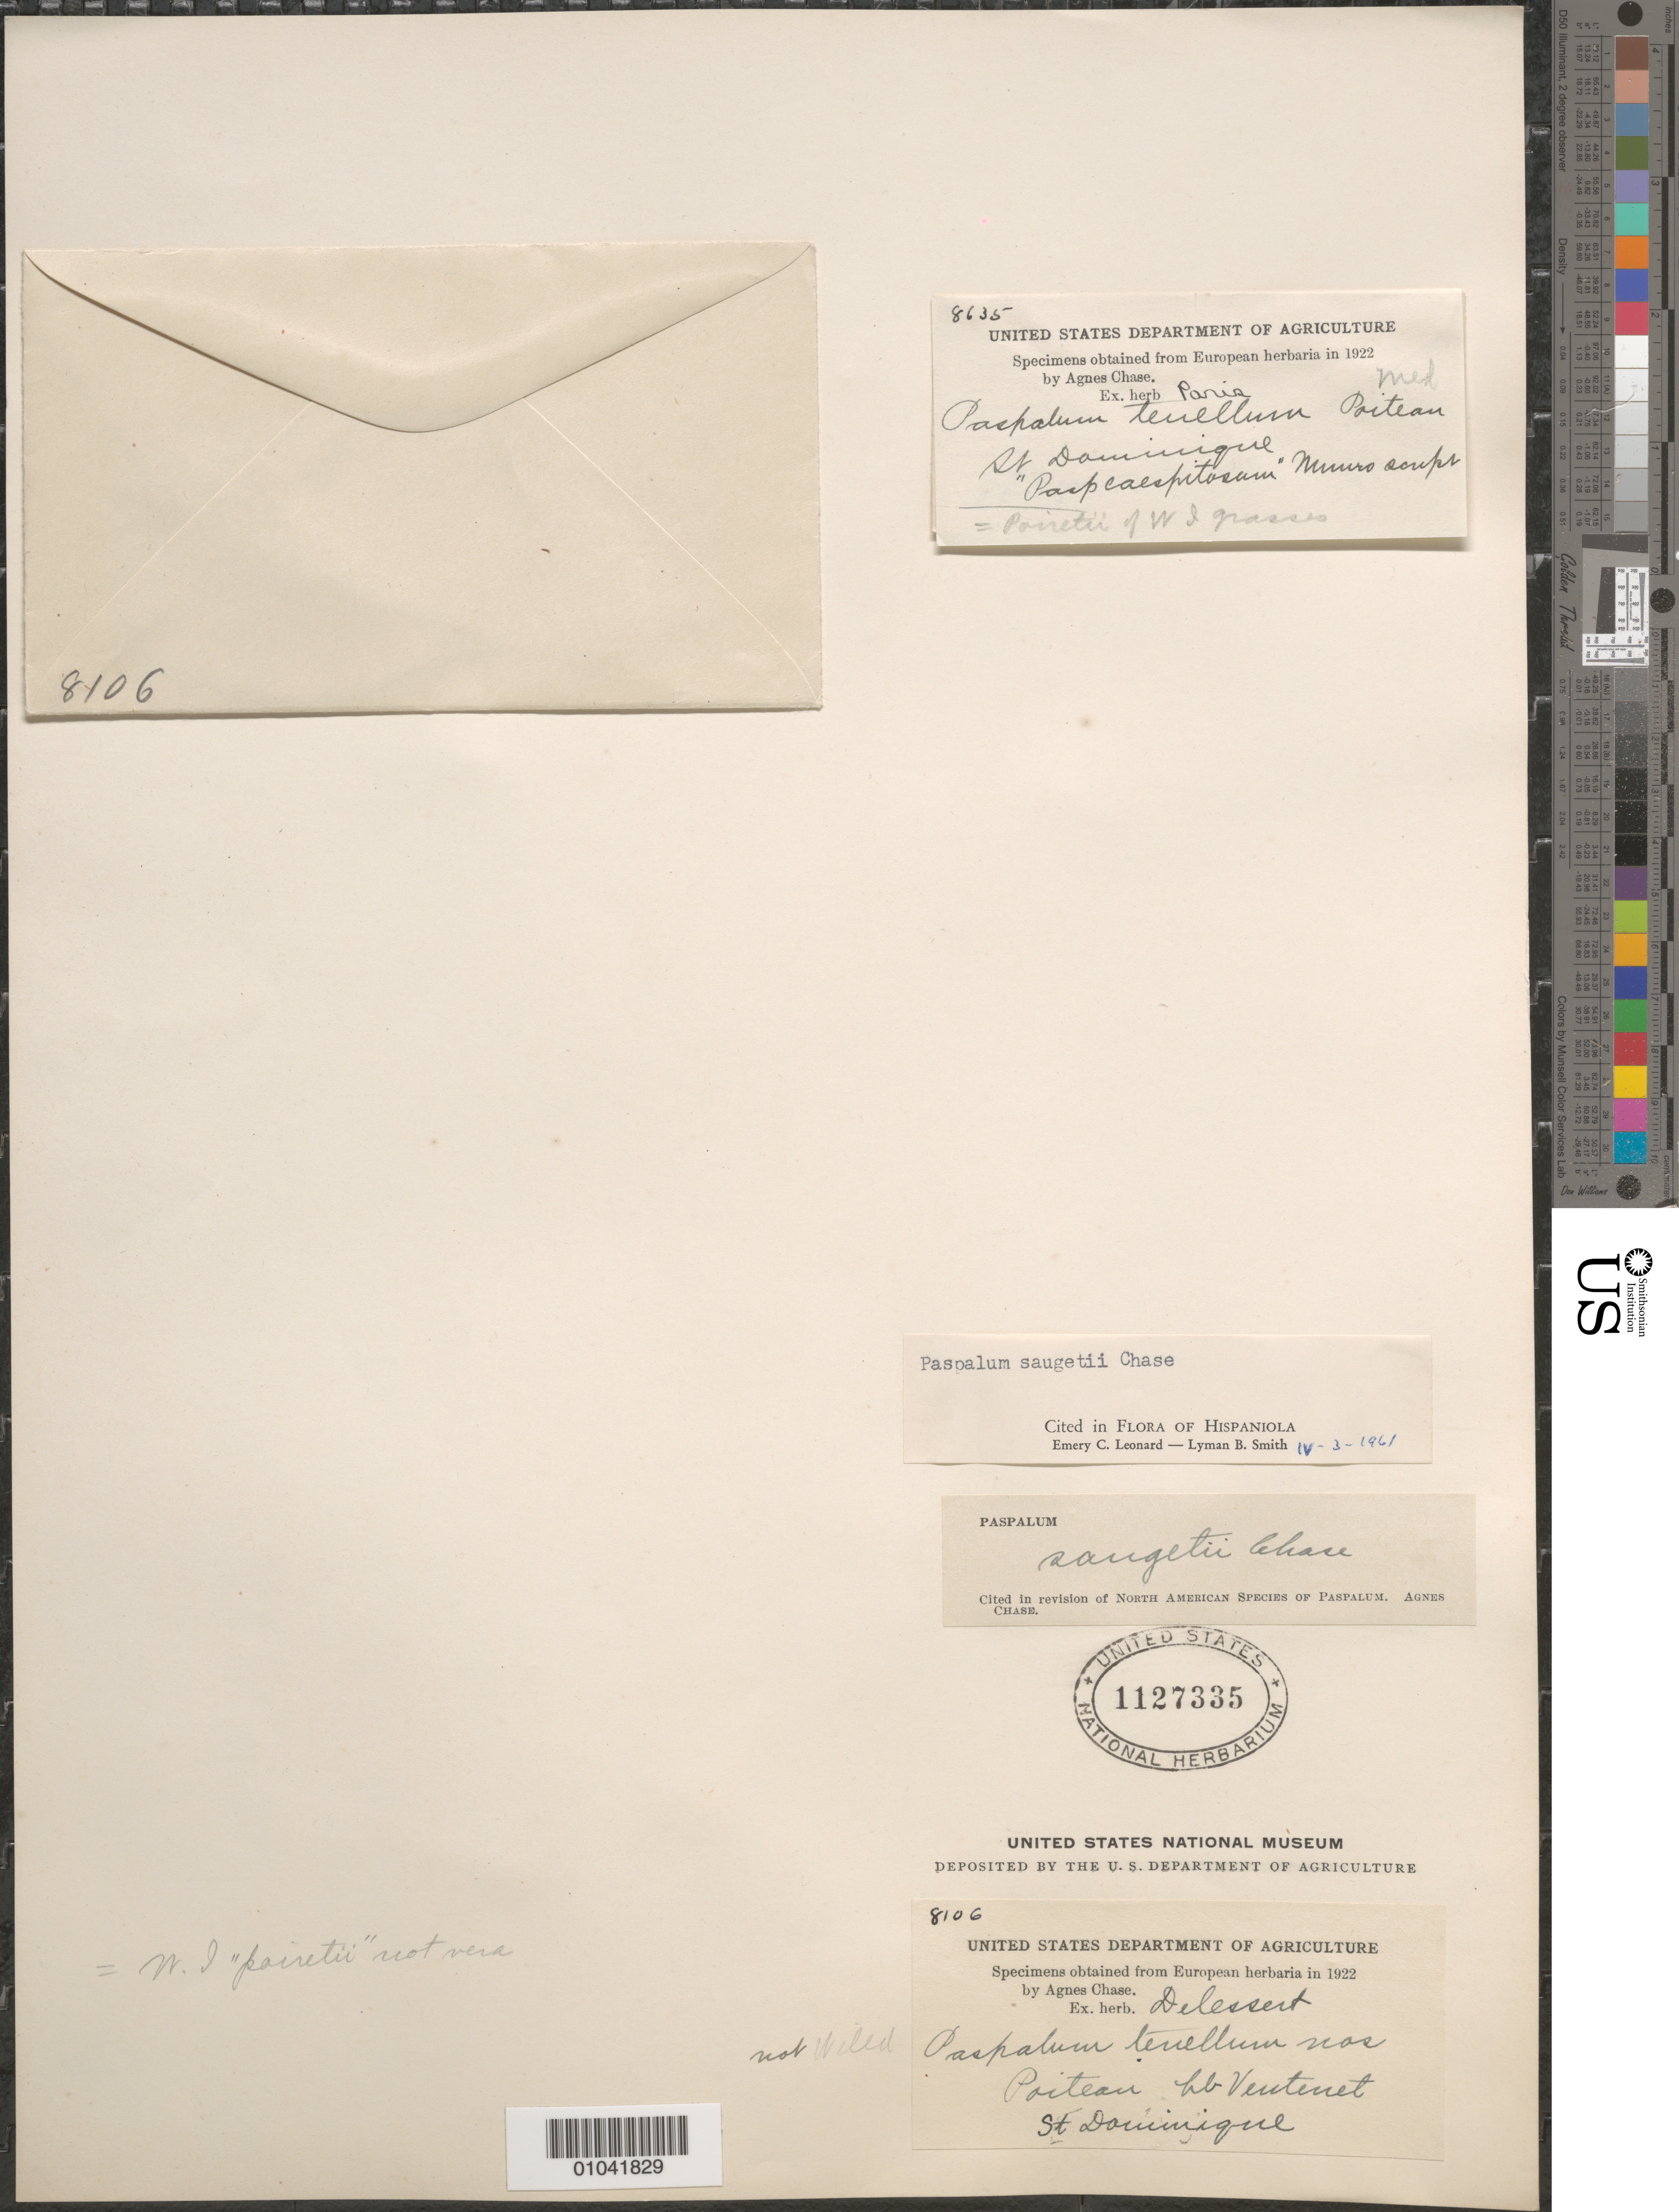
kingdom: Plantae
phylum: Tracheophyta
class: Liliopsida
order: Poales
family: Poaceae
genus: Paspalum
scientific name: Paspalum saugetii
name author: Chase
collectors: P. Poitear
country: Dominican Republic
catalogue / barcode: US 1127335